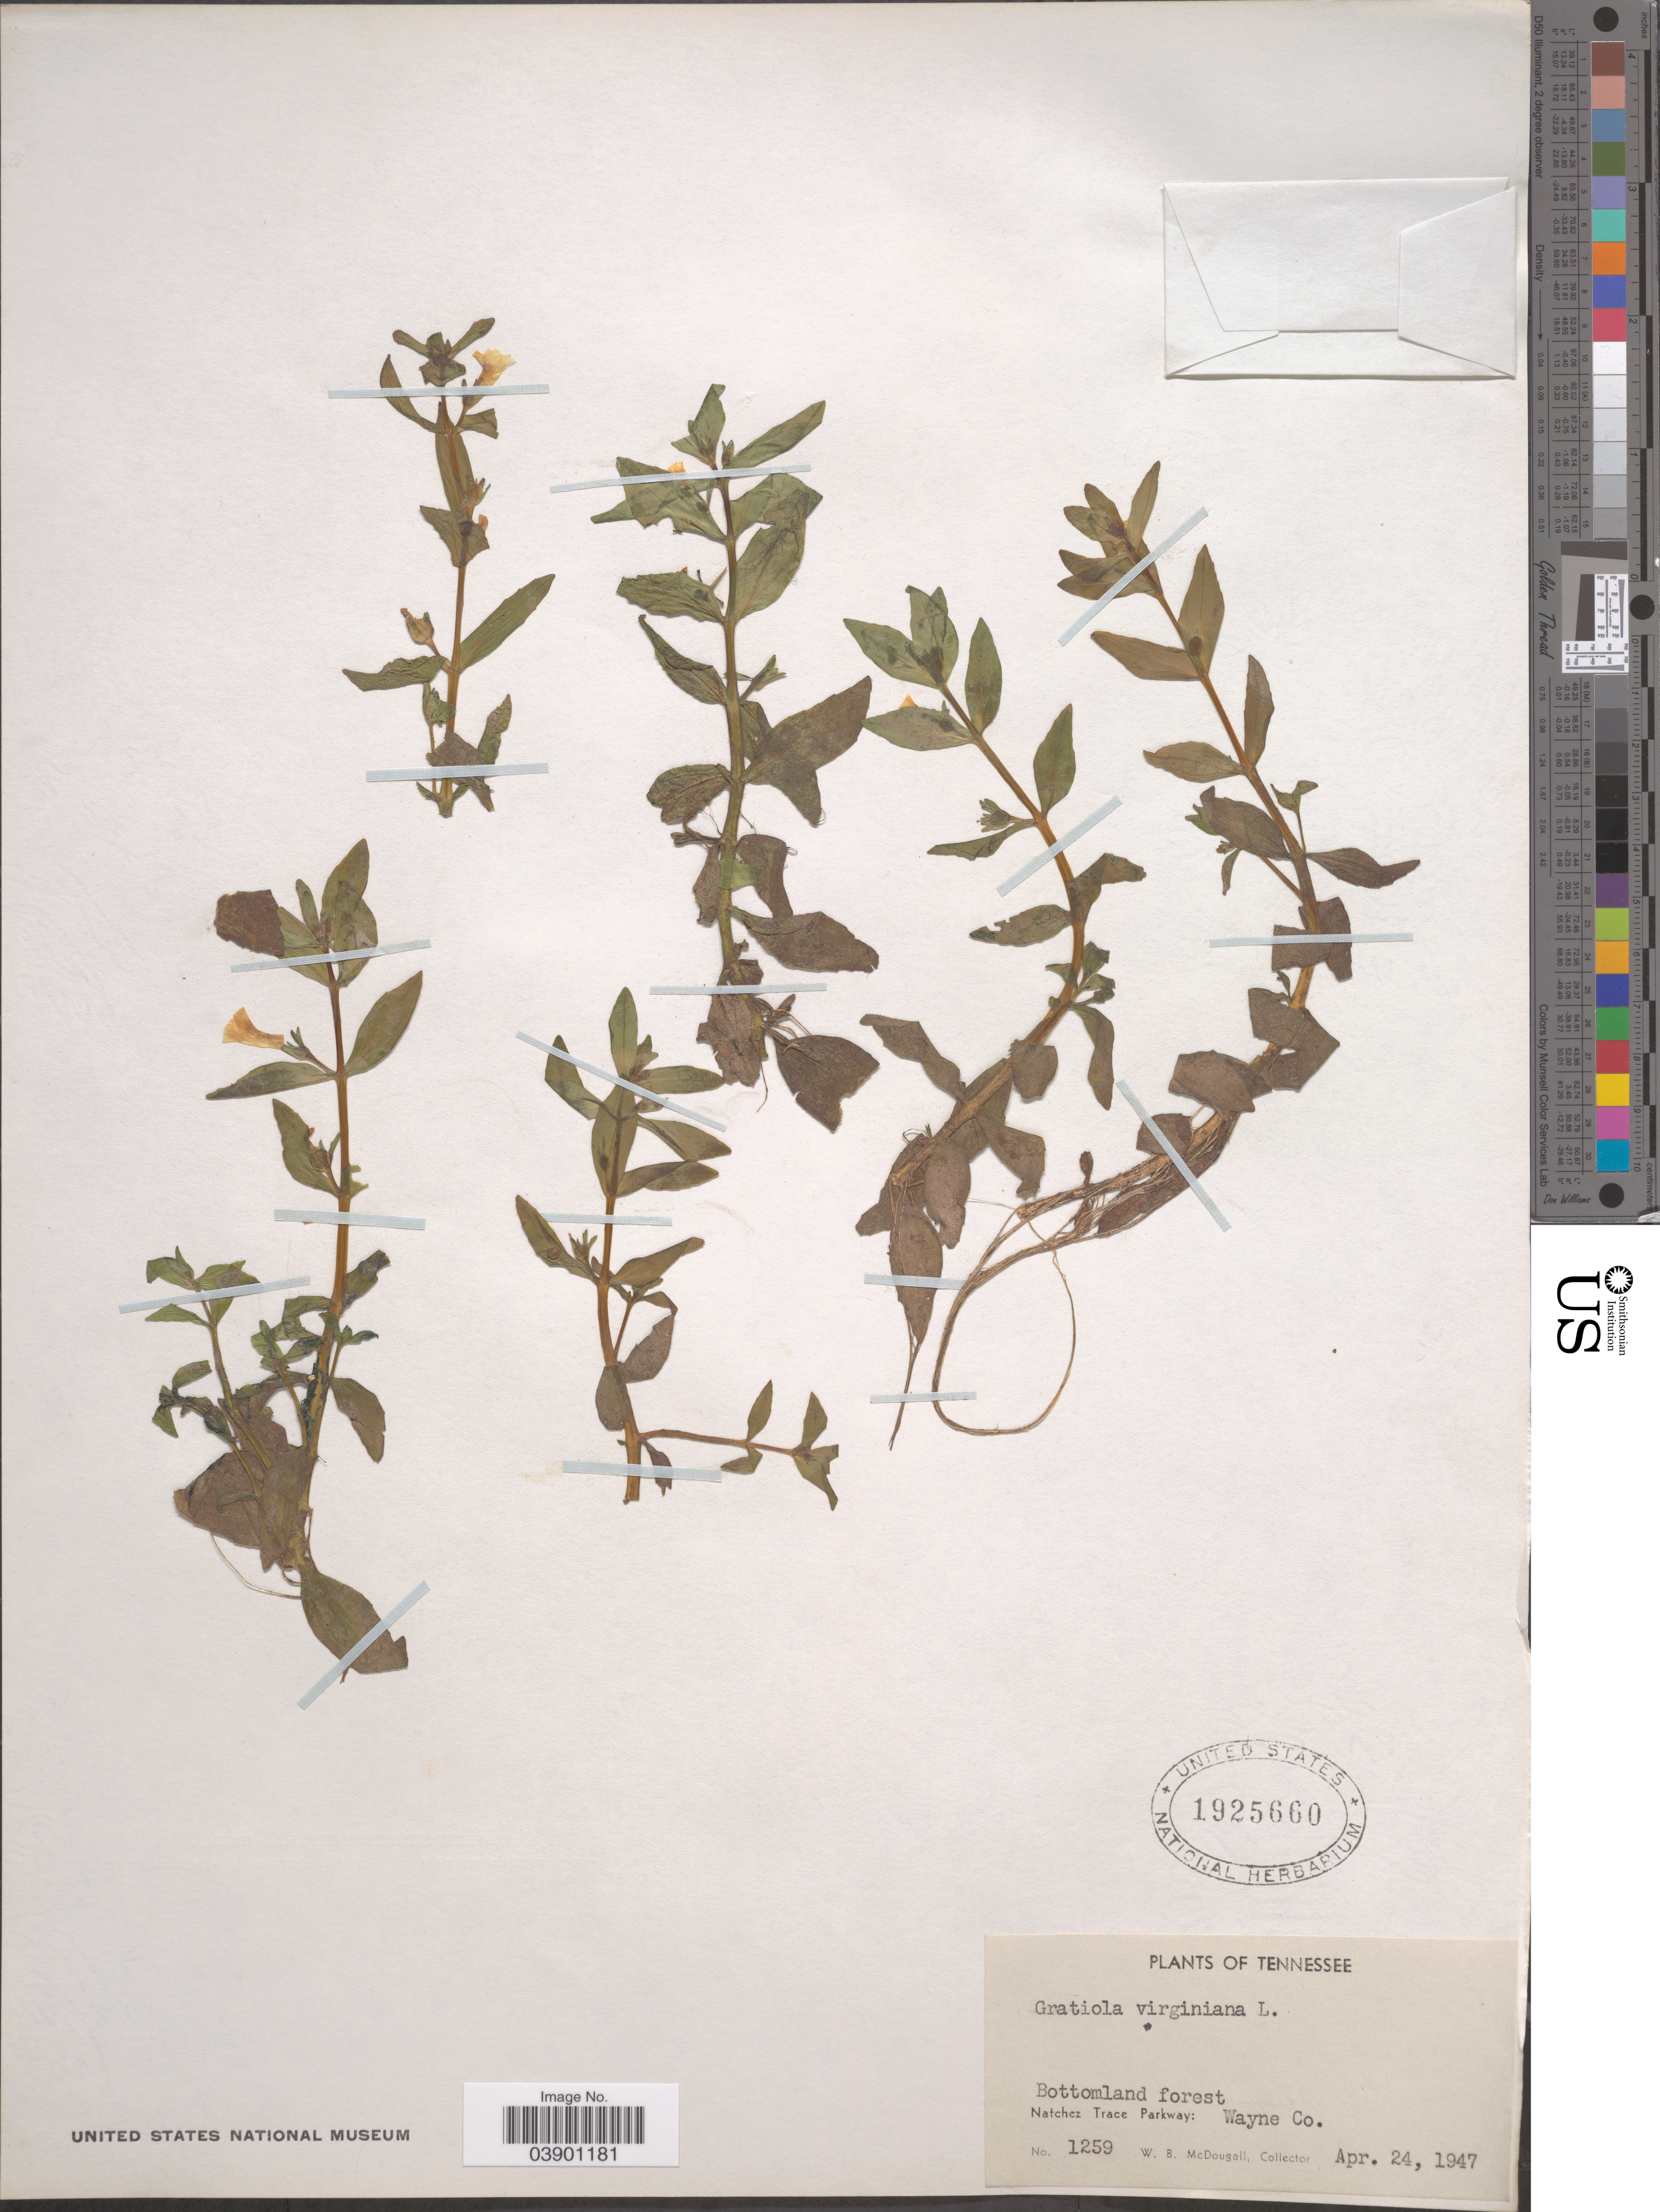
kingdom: Plantae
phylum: Tracheophyta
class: Magnoliopsida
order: Lamiales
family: Plantaginaceae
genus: Gratiola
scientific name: Gratiola virginiana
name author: L.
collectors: W. B. McDougall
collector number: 1259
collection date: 1947-04-24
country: United States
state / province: Tennessee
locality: Bottomland forest. Natchez Trace Parkway: Wayne Co.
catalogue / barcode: US 1925660